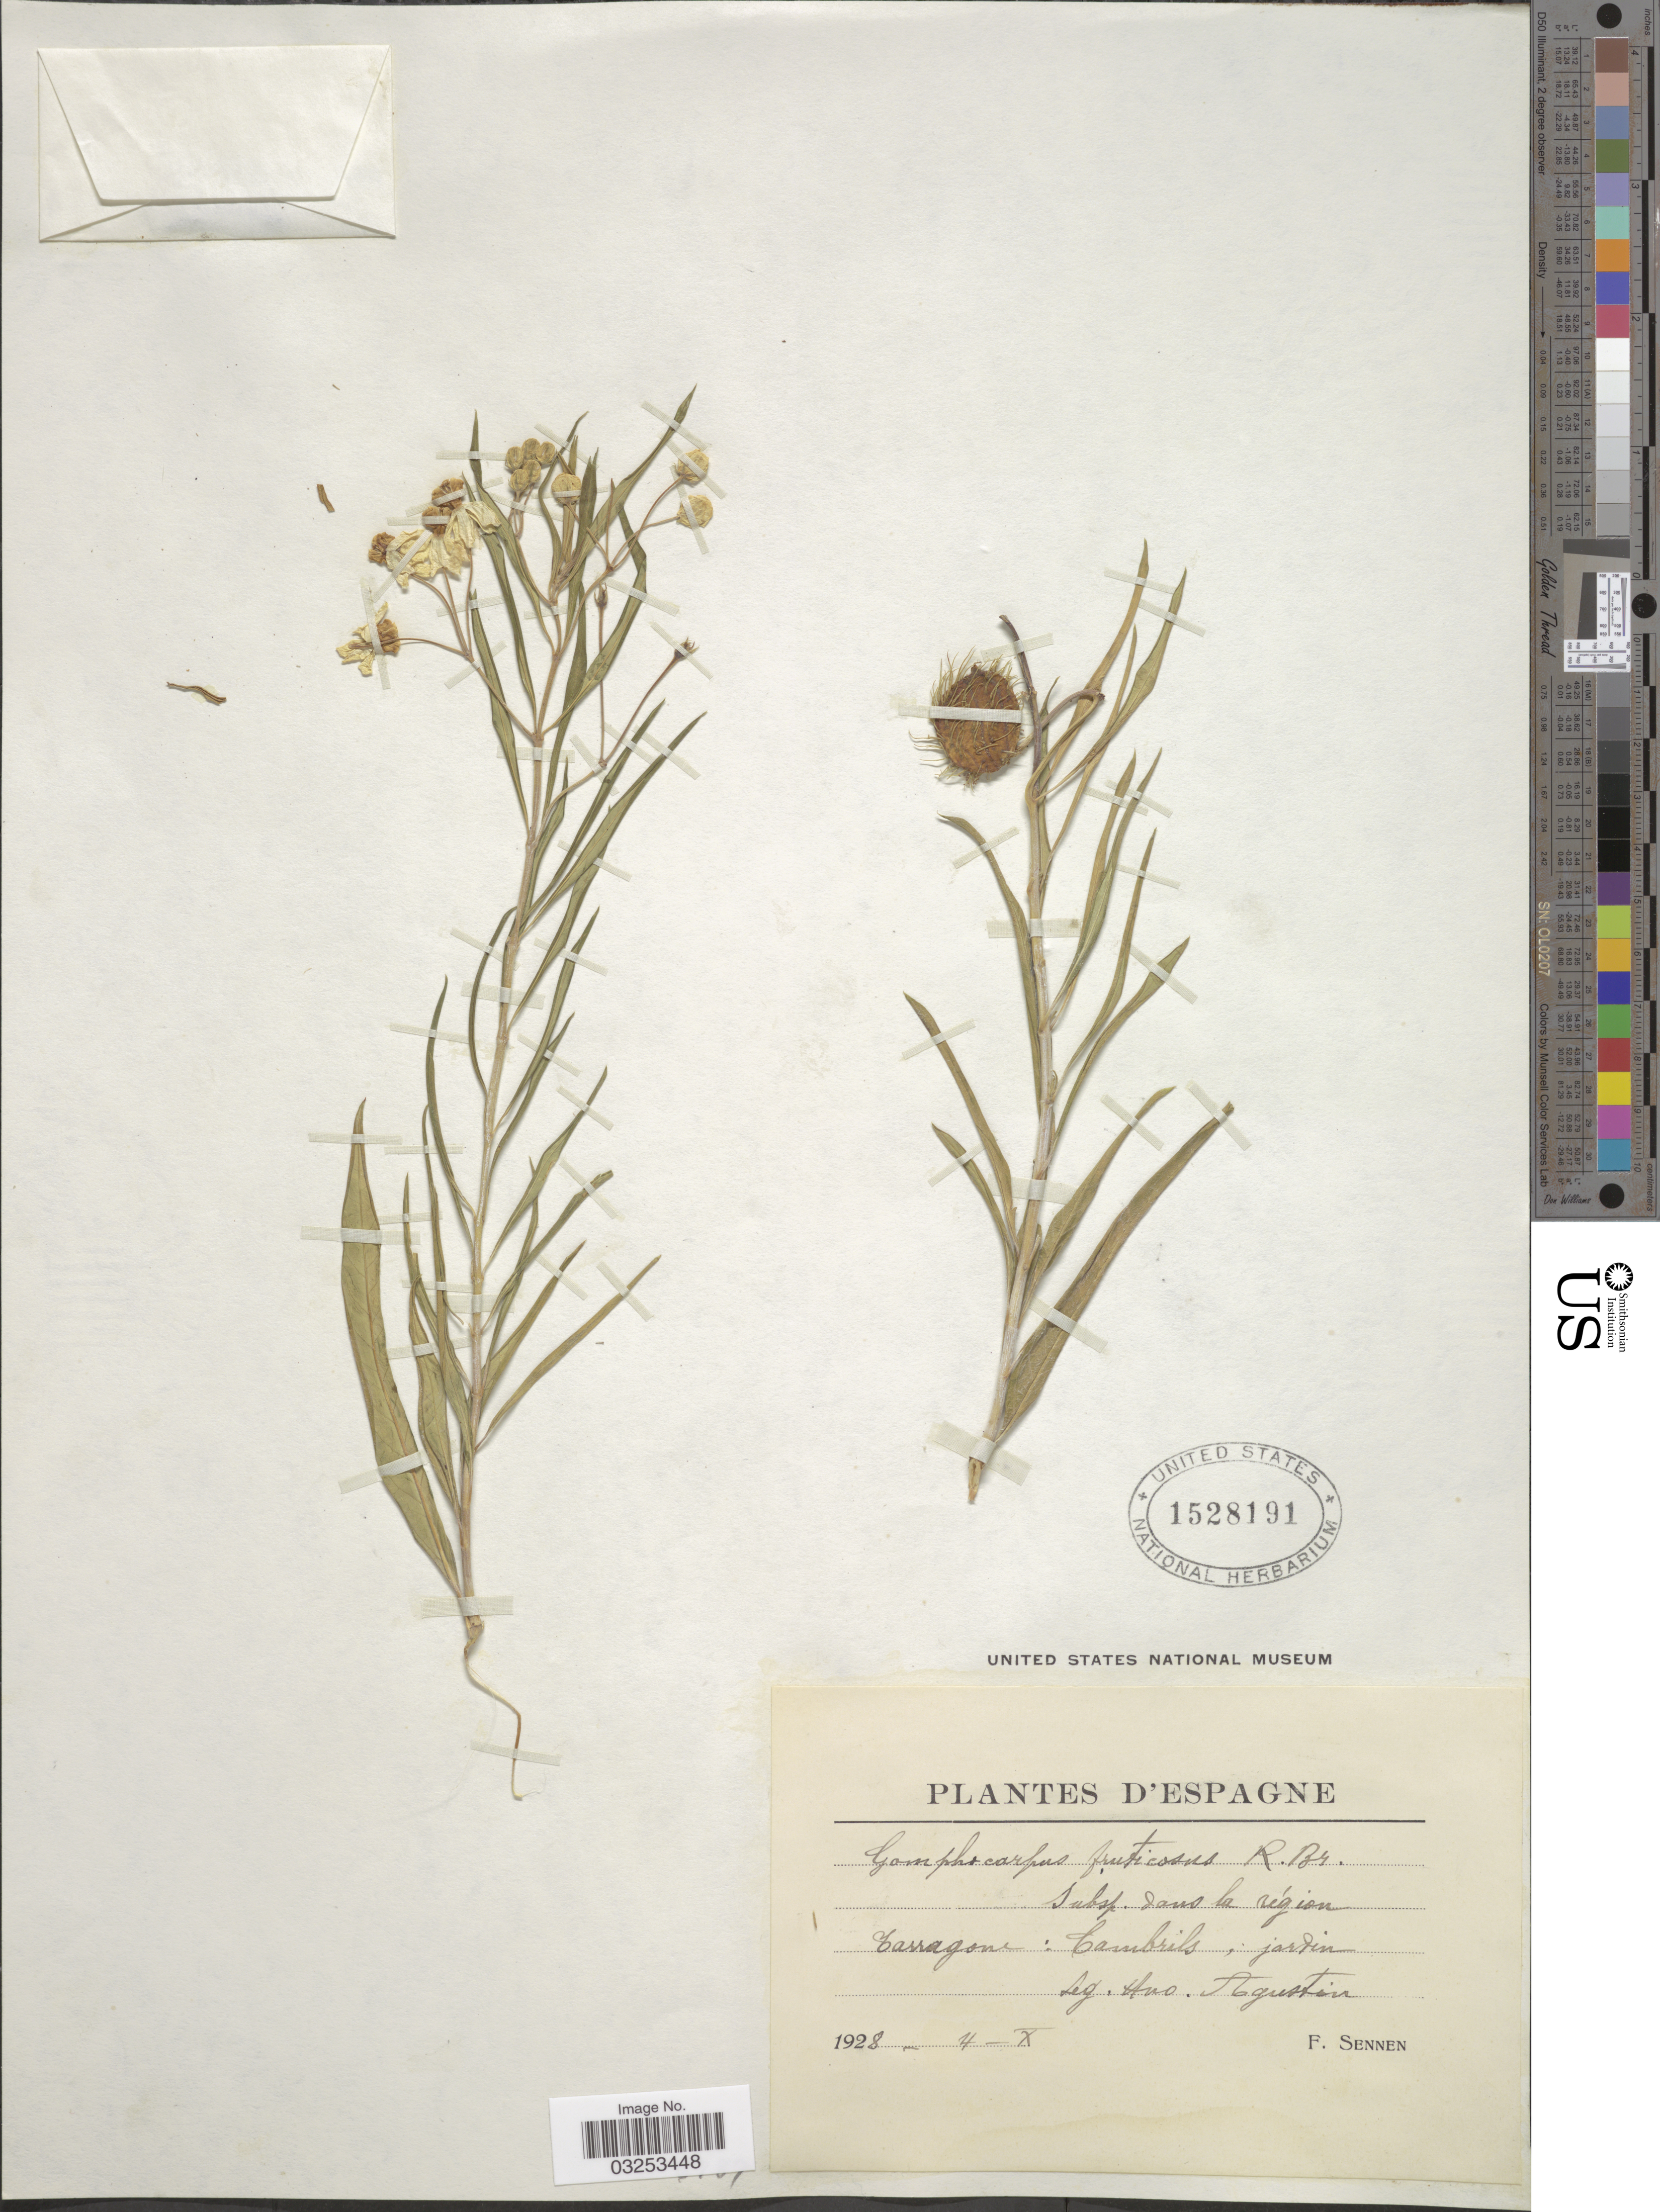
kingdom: Plantae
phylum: Tracheophyta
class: Magnoliopsida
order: Gentianales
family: Apocynaceae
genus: Gomphocarpus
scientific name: Gomphocarpus fruticosus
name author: (L.) W.T. Aiton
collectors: H. Augustin & E. Sennen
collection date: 1928-10-04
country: Spain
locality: Espagne. Tarragone: Cambrils; jardin.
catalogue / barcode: US 1528191